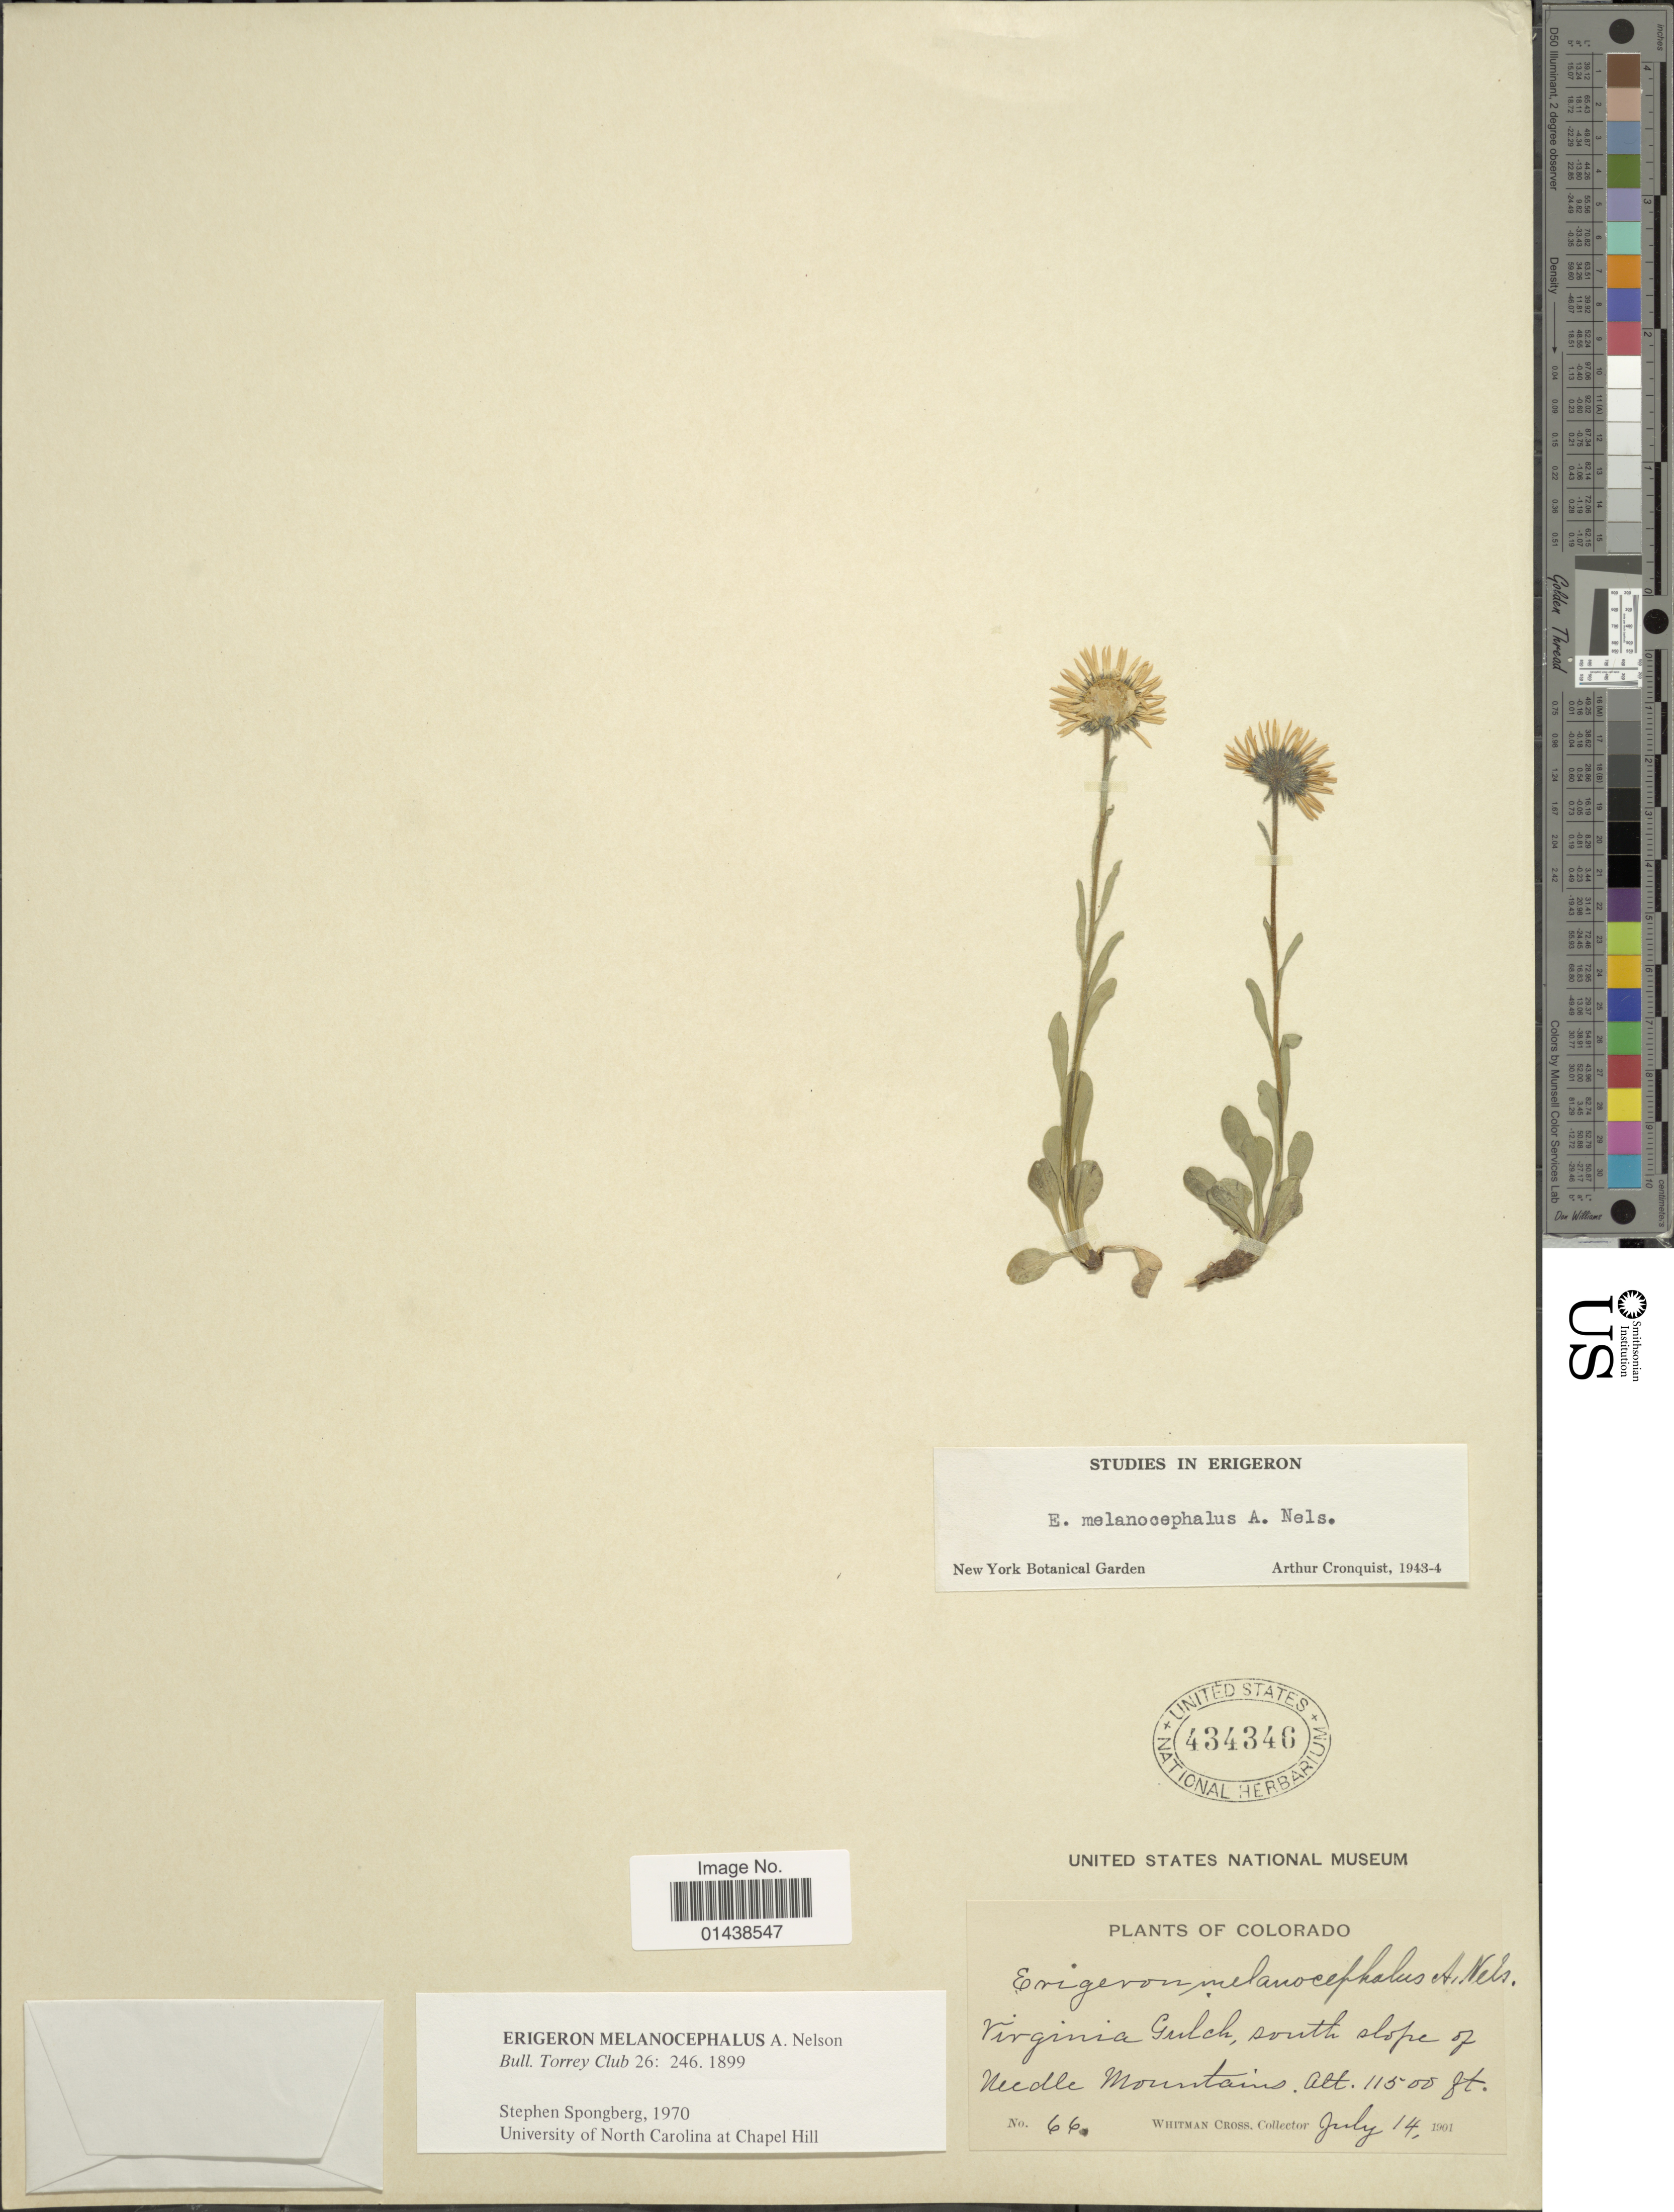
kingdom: Plantae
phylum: Tracheophyta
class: Magnoliopsida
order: Asterales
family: Asteraceae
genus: Erigeron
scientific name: Erigeron melanocephalus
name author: (A. Nelson) A. Nelson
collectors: W. Cross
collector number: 66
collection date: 1901-07-14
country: United States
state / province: Colorado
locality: Virginia Gulch, south slope of Needle Mountains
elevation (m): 3505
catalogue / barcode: US 434346